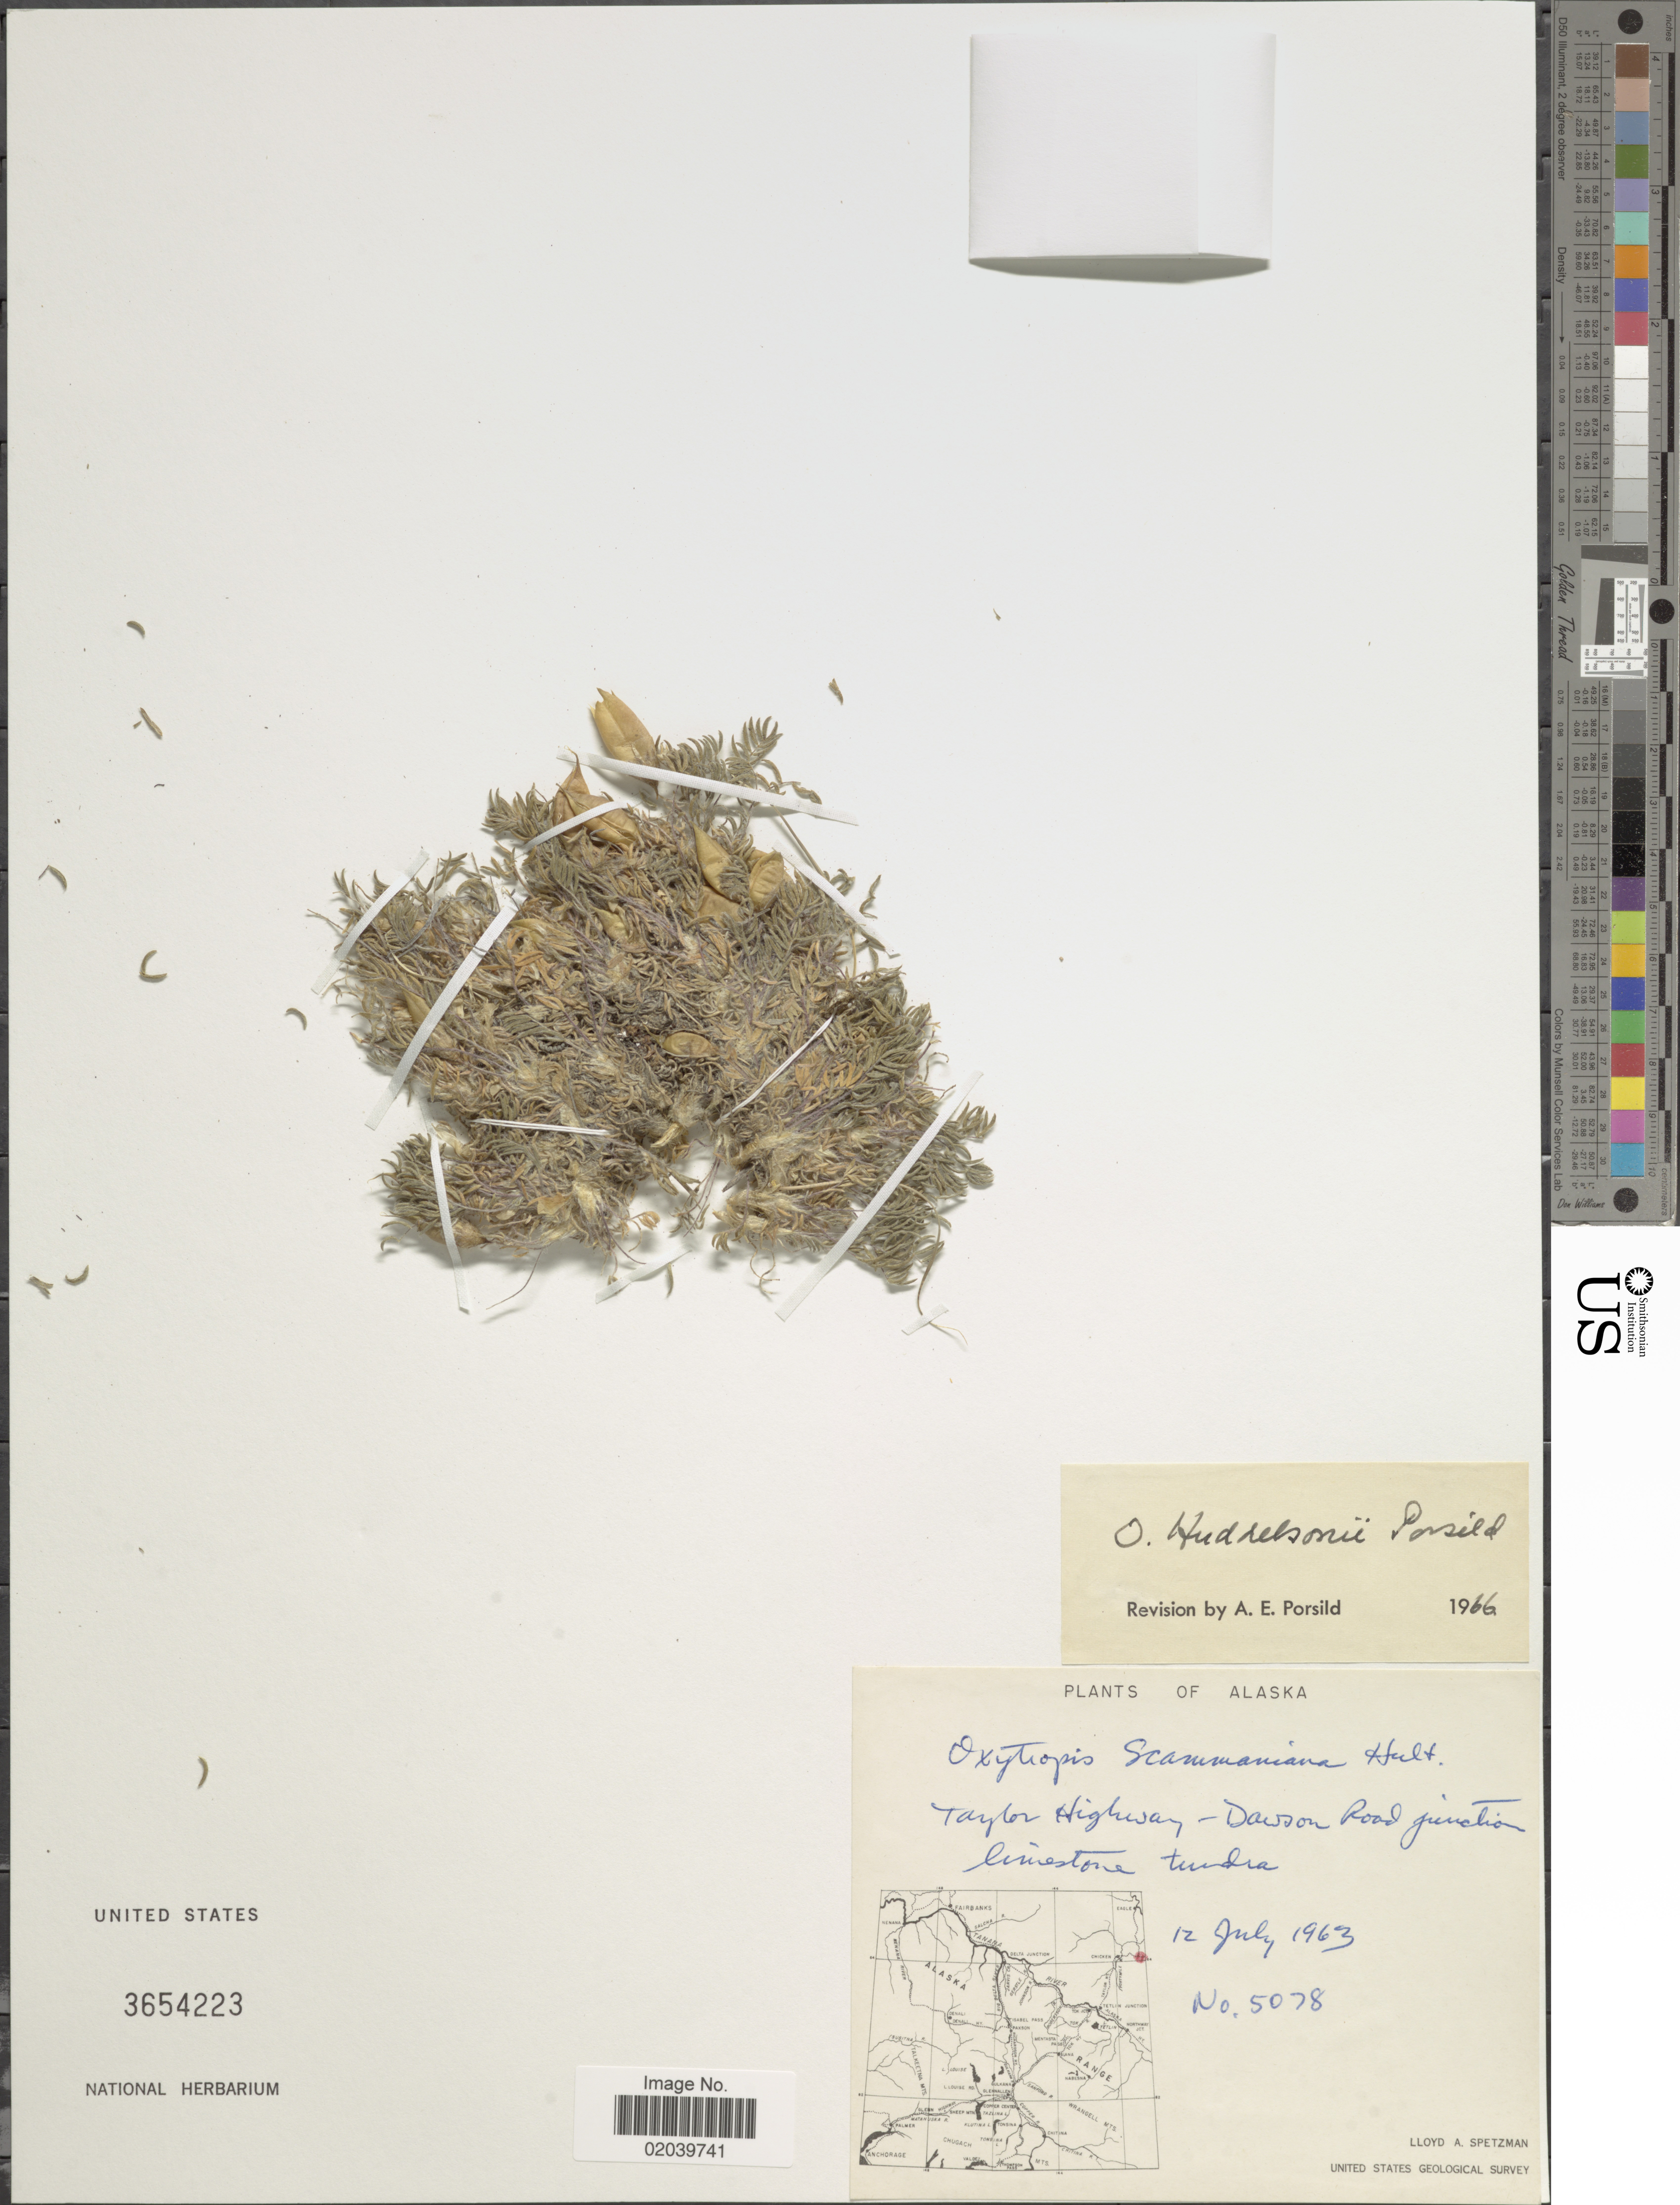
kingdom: Plantae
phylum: Tracheophyta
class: Magnoliopsida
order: Fabales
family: Fabaceae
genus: Oxytropis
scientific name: Oxytropis huddelsonii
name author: A.E. Porsild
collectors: L. Spetzman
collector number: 5078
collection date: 1963-07-12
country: United States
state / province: Alaska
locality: Taylor Highway - Dawson Road junction limestone tundra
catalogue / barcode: US 3654223